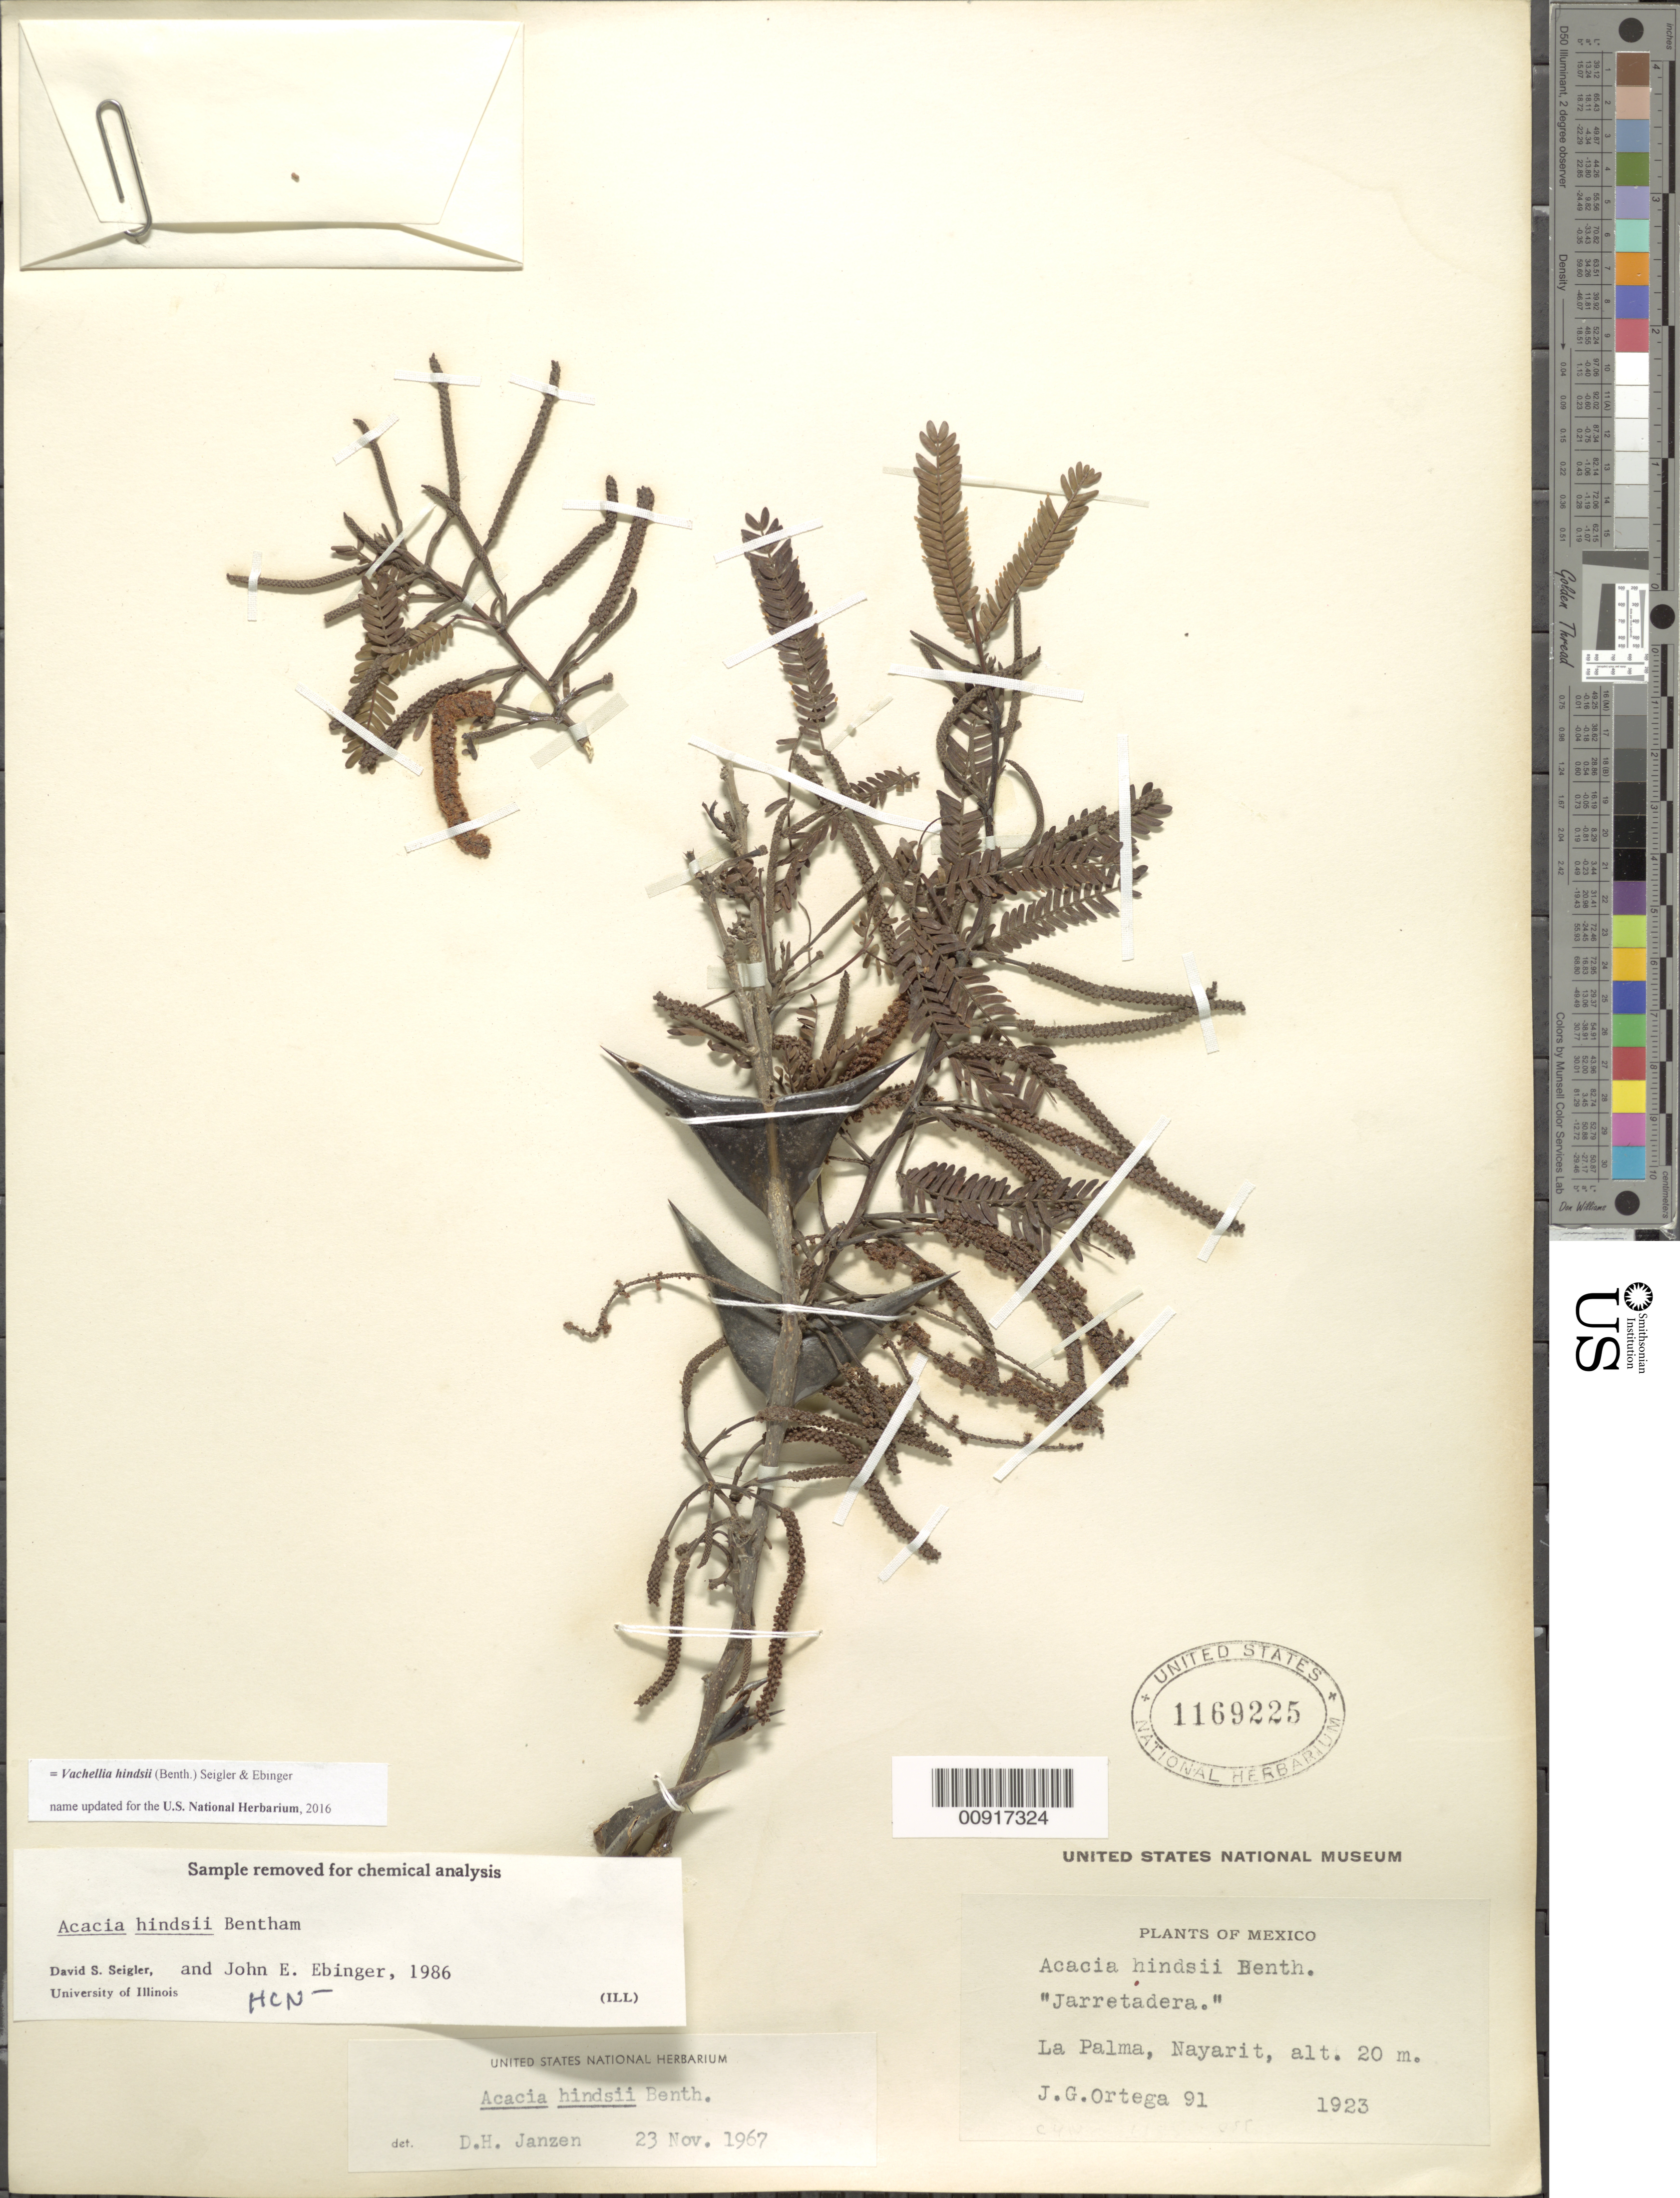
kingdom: Plantae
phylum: Tracheophyta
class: Magnoliopsida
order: Fabales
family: Fabaceae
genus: Vachellia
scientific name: Vachellia hindsii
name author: (Benth.) Seigler & Ebinger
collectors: J. Ortega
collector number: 91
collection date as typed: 1923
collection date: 1923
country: Mexico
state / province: Nayarit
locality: La Palma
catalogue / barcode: US 1169225